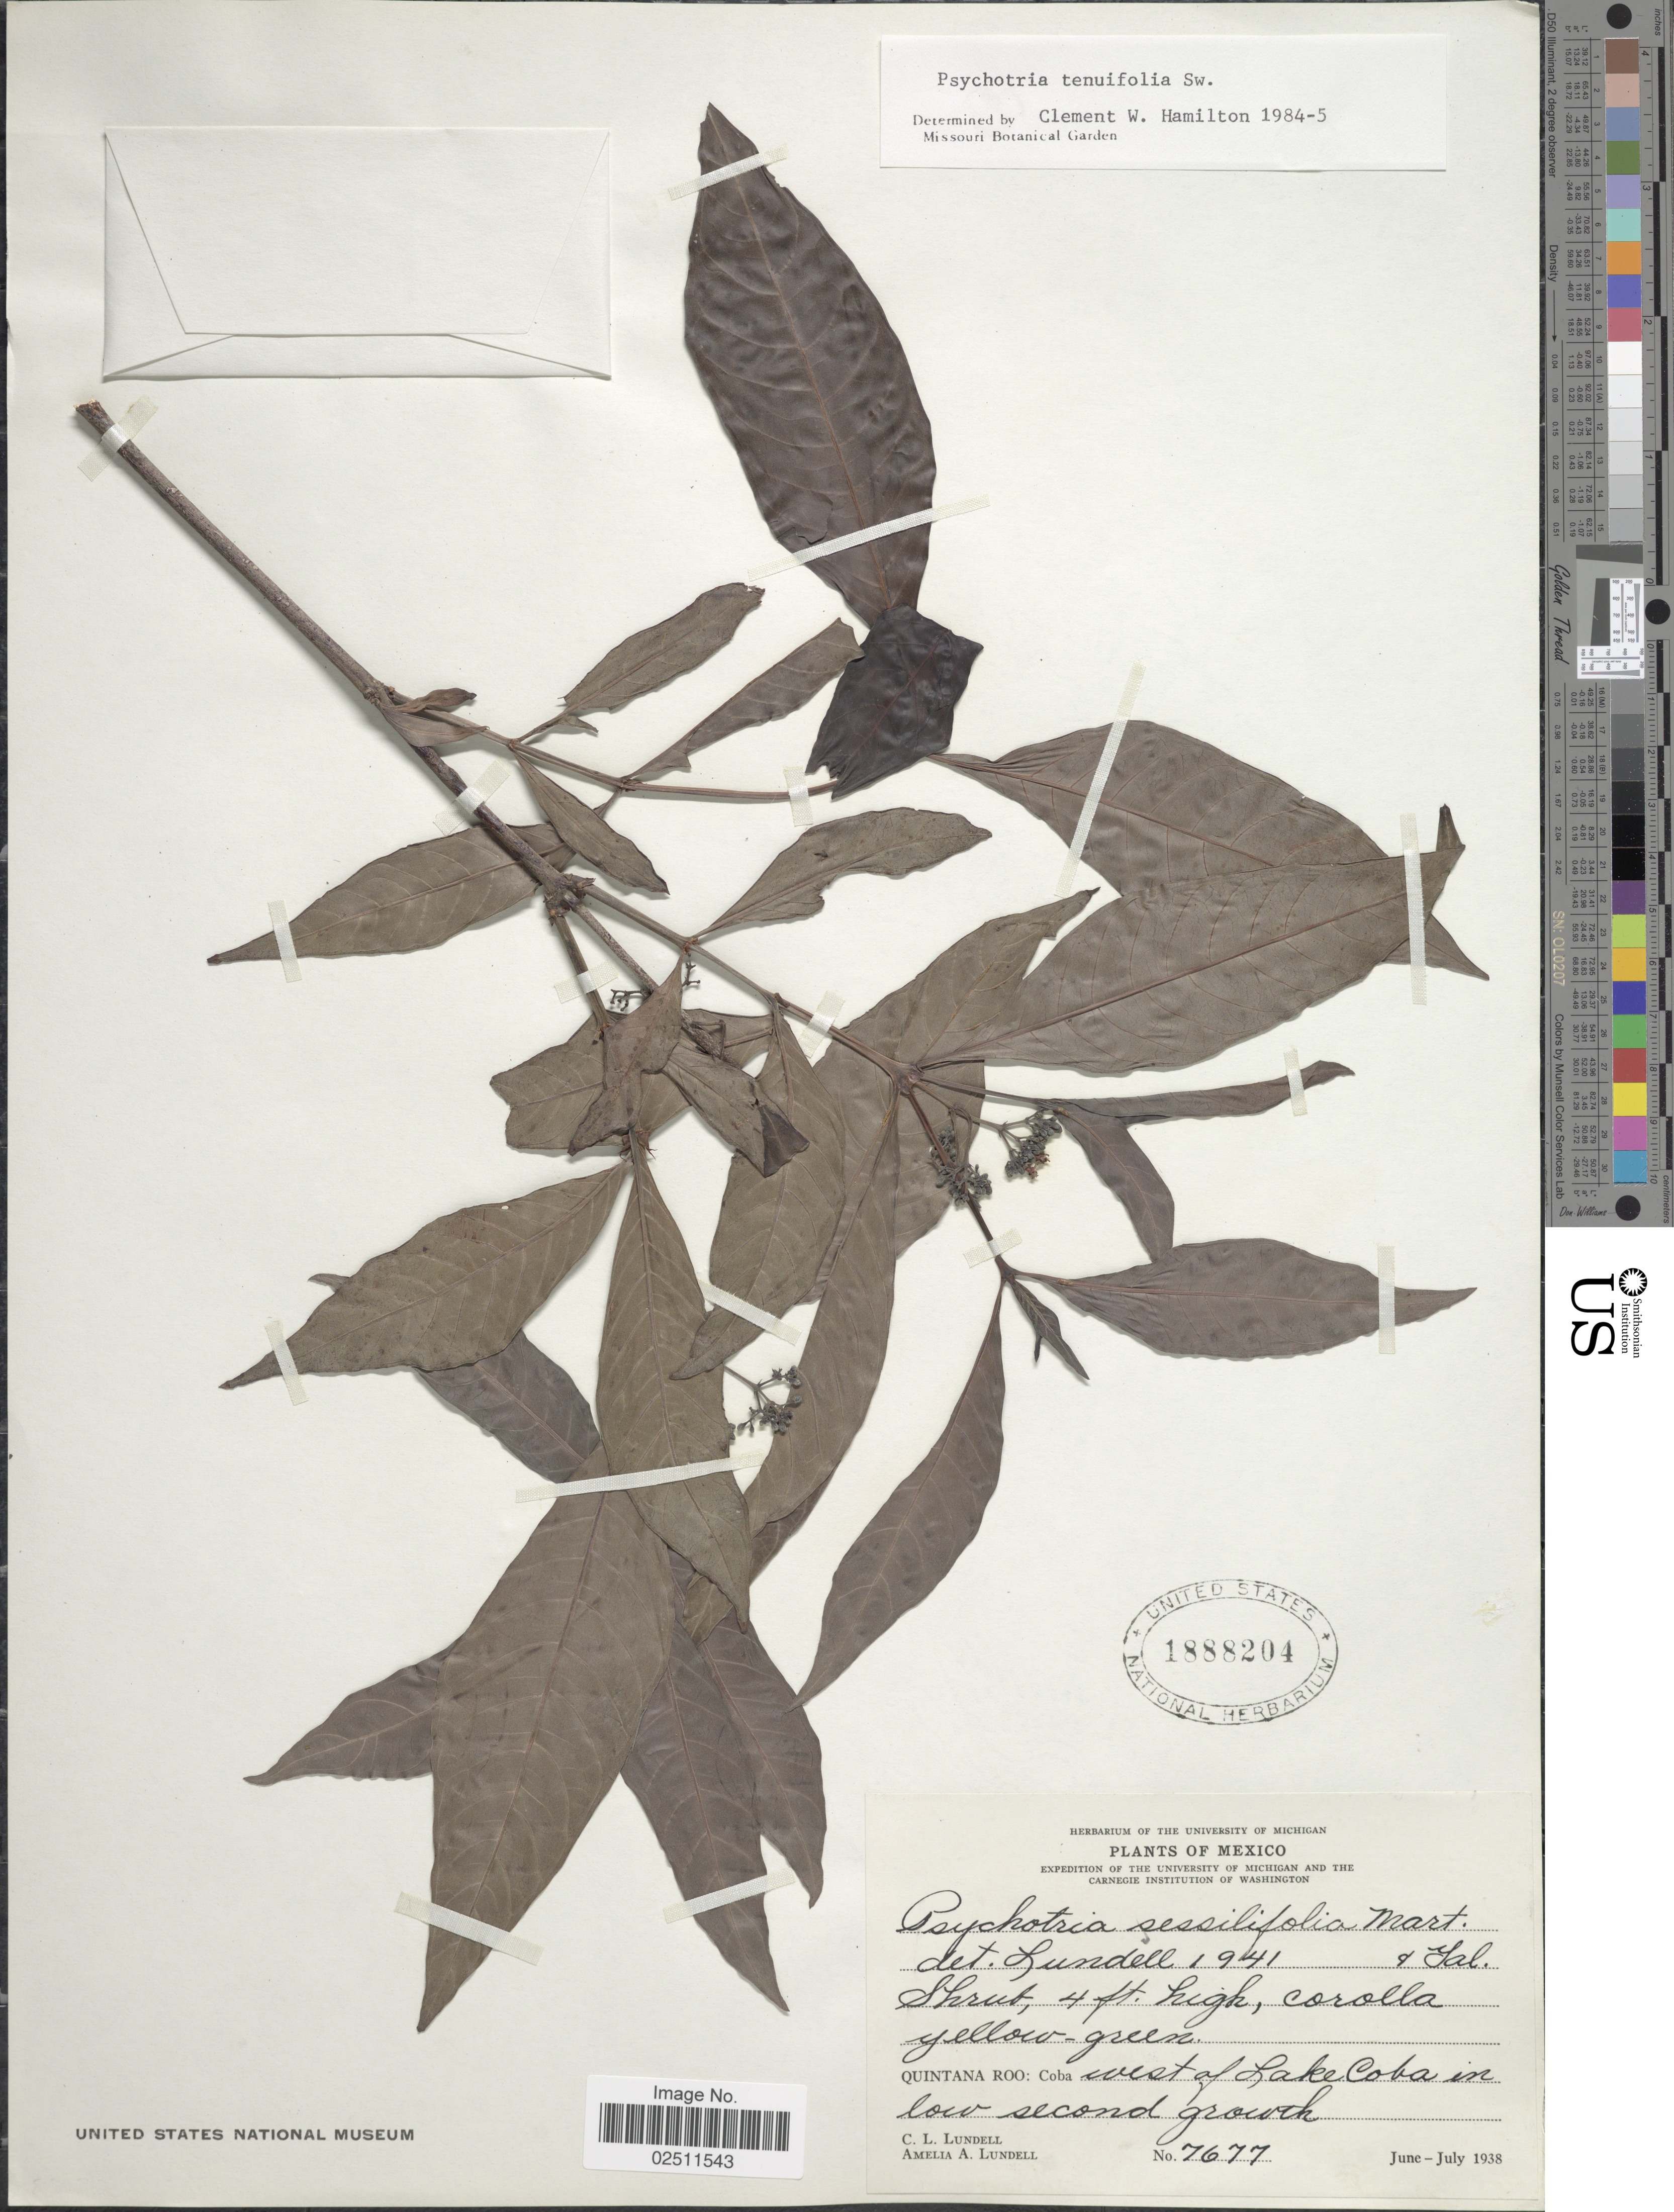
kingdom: Plantae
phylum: Tracheophyta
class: Magnoliopsida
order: Gentianales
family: Rubiaceae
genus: Psychotria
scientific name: Psychotria tenuifolia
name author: Sw.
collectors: C. L. Lundell & A. A. Lundell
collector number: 7677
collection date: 1938-06/1938-07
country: Mexico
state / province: Quintana Roo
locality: Coba west of Lake Coba on low second growth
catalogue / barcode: US 1888204